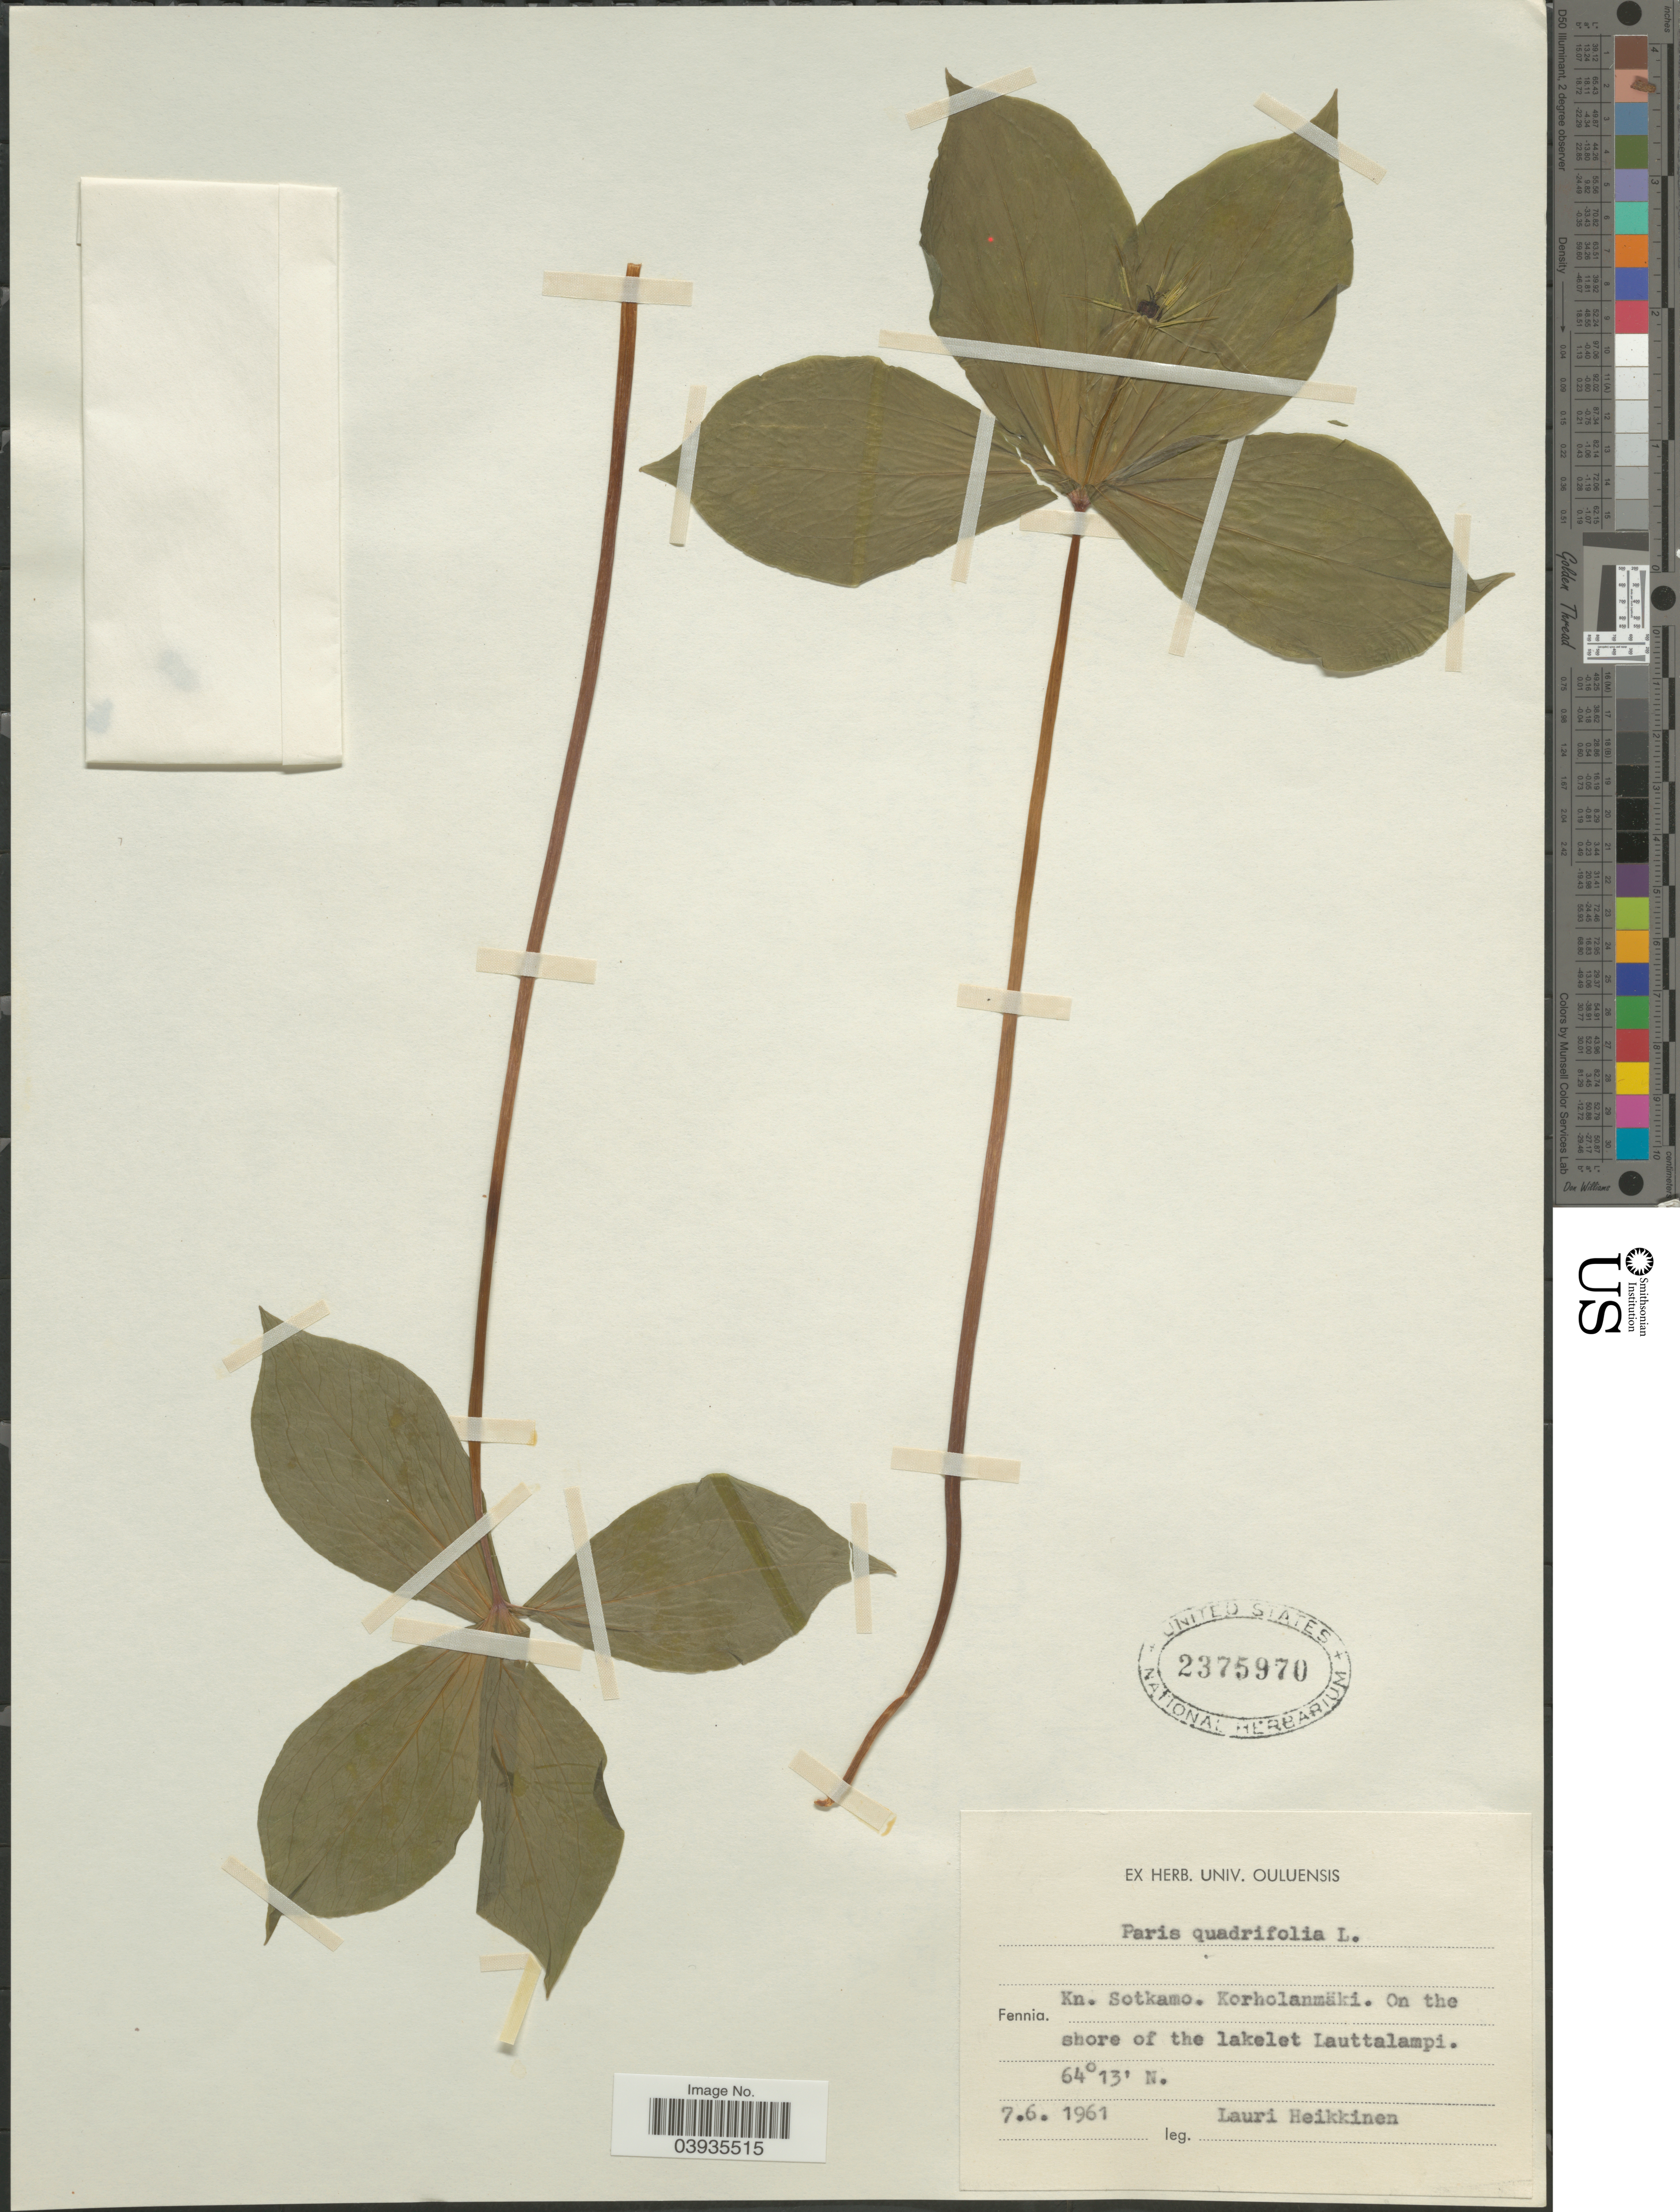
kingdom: Plantae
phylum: Tracheophyta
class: Liliopsida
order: Liliales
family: Melanthiaceae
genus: Paris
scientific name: Paris quadrifolia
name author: L.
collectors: L. Heikkinen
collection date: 1961-06-07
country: Finland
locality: Fennia. Kn. Sotkamo. Korholanmäki. On the shore of the lakelet Lauttalampi.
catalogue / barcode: US 2375970